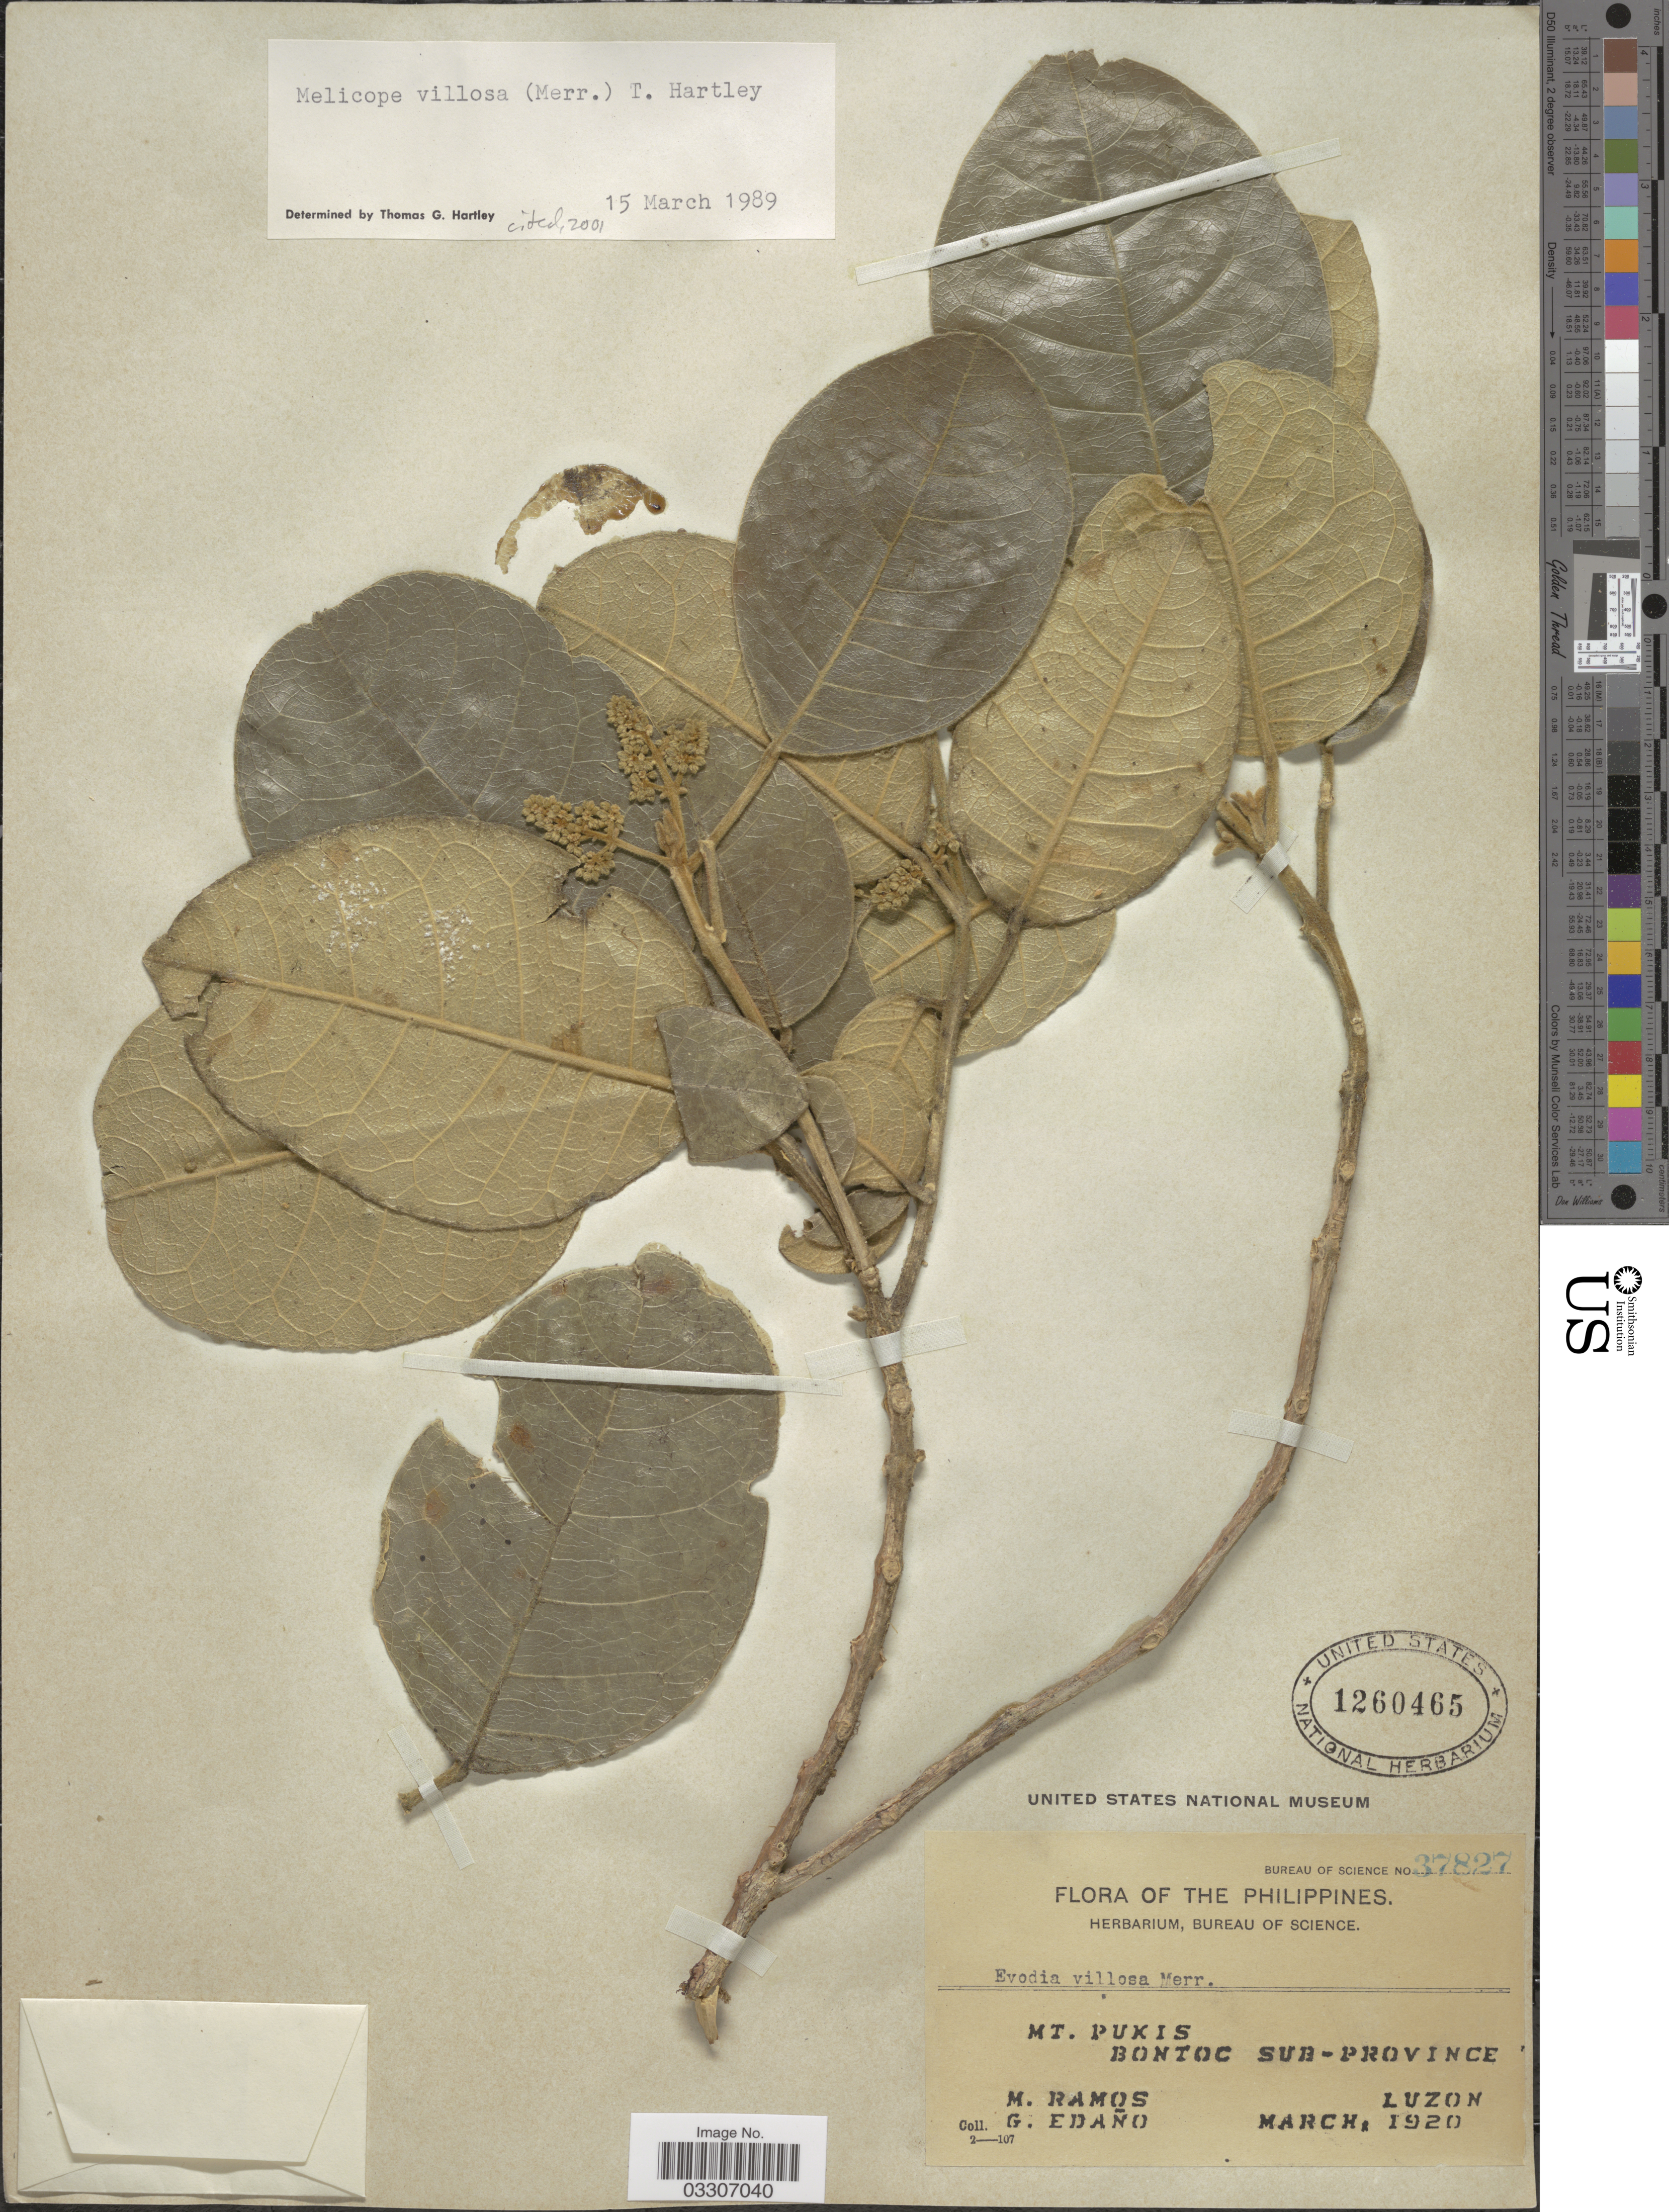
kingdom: Plantae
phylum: Tracheophyta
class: Magnoliopsida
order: Sapindales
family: Rutaceae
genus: Melicope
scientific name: Melicope villosa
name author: T.G. Hartley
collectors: M. Ramos & G. Edaño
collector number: Bureau of Science 37827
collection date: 1920-03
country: Philippines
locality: Mt. Pukis, Bontoc Sub-Province, Luzon.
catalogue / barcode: US 1260465